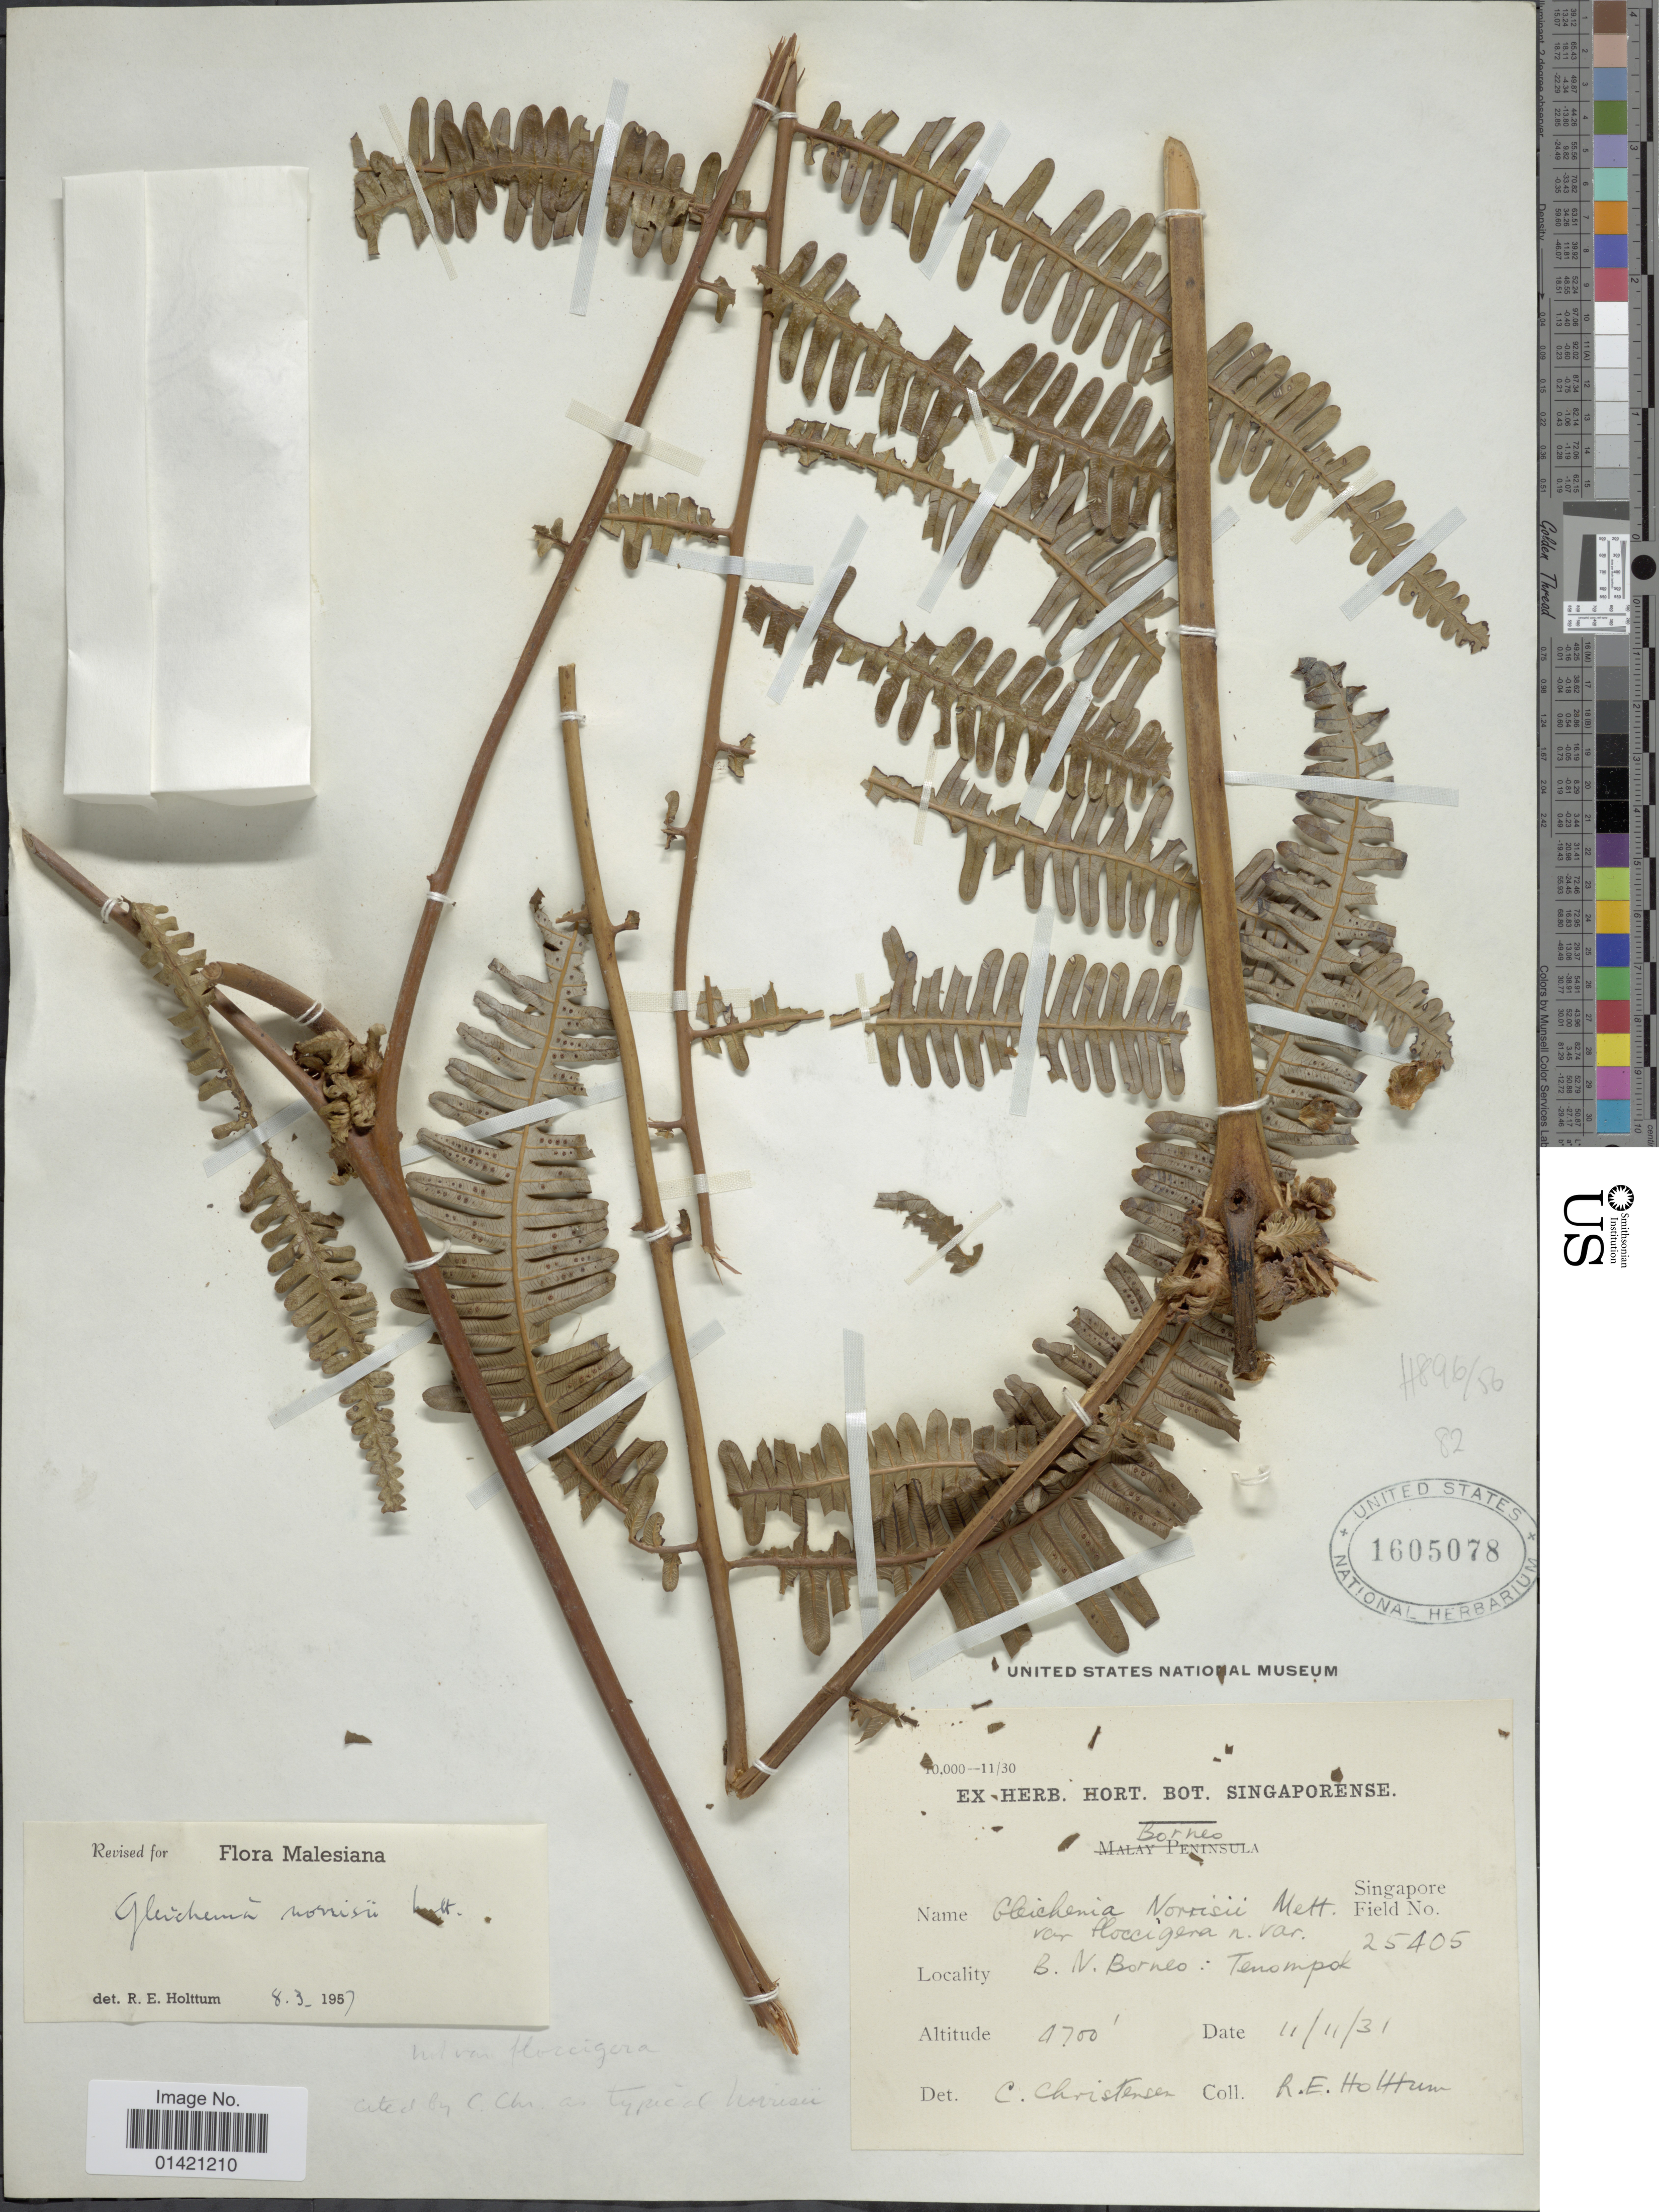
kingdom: Plantae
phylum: Tracheophyta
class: Polypodiopsida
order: Gleicheniales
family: Gleicheniaceae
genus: Diplopterygium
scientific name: Diplopterygium norrisii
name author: (Mett. ex Kuhn) Nakai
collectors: R. E. Holttum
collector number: Singapore Field 25405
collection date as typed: Transcribed d/m/y: 11/11/31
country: Malaysia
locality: B.N.Borneo: Tenompok. Borneo.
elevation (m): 213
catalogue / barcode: US 1605078